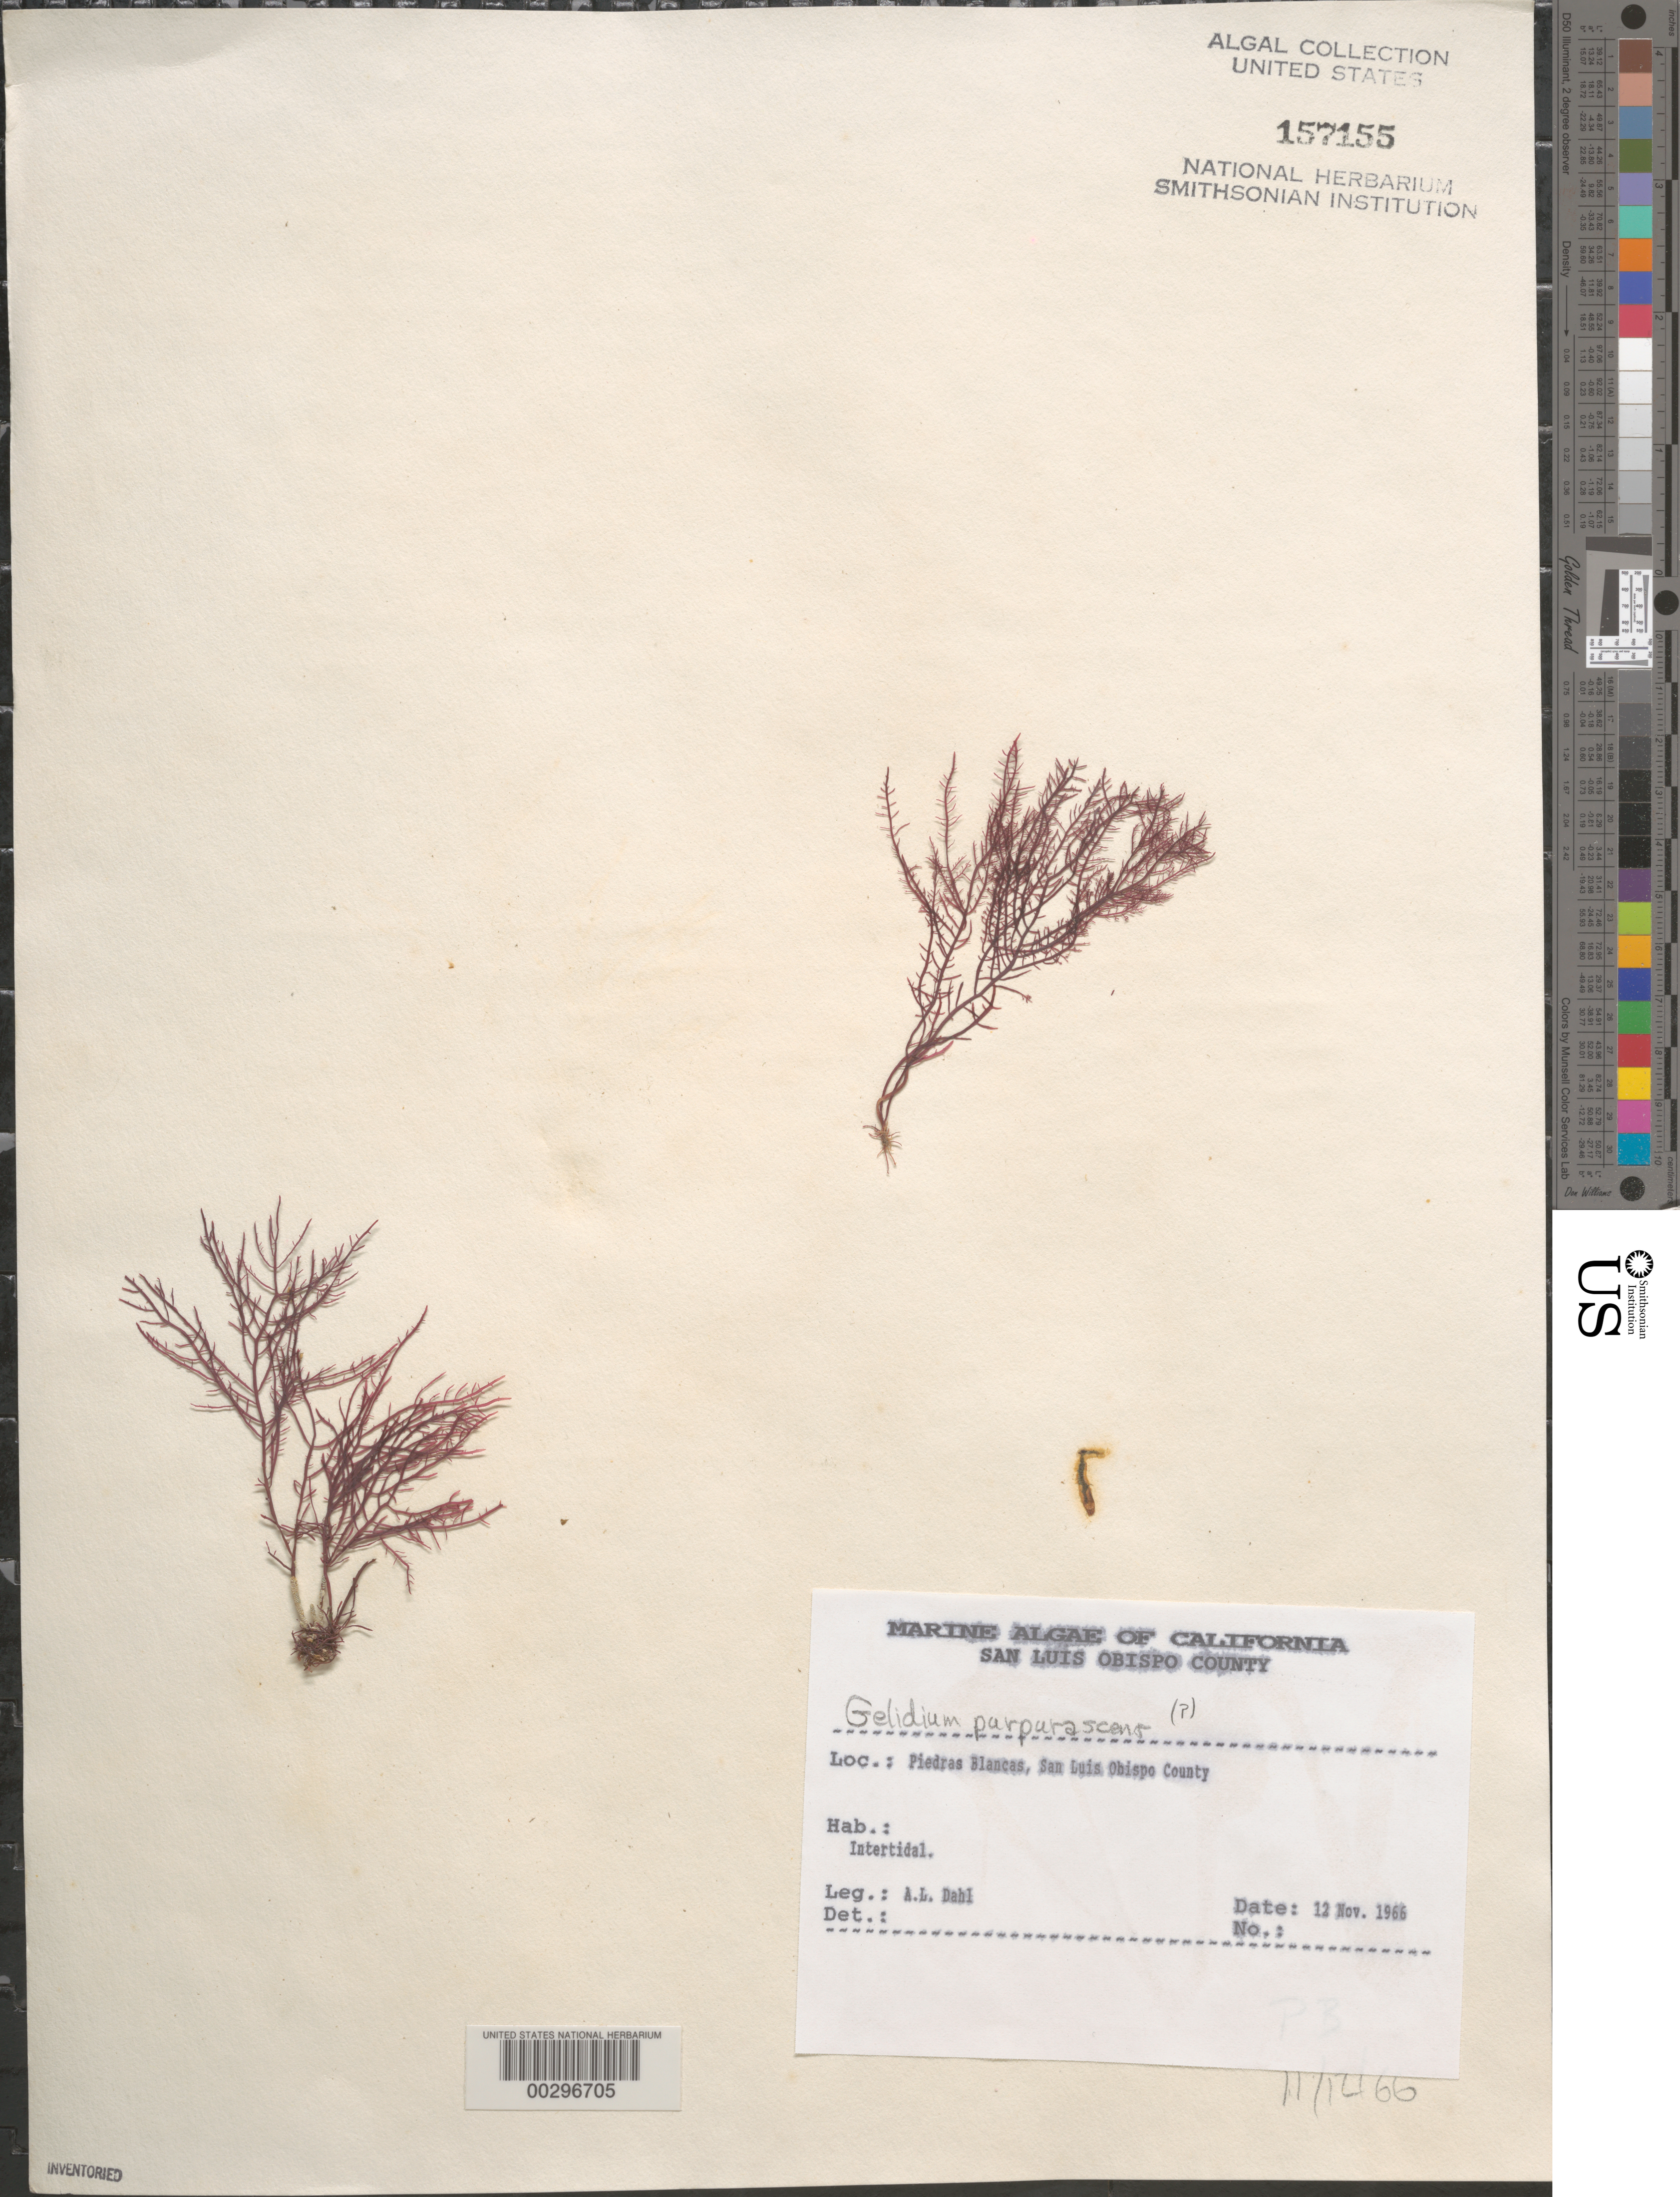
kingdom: Plantae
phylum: Rhodophyta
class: Florideophyceae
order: Gelidiales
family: Gelidiaceae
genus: Gelidium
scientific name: Gelidium purpurascens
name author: N.L. Gardner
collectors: A. Dahl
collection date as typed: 12 Nov 1966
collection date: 1966-11-12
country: United States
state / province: California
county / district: San Luis Obispo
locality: Piedras Blancas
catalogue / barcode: US 157155